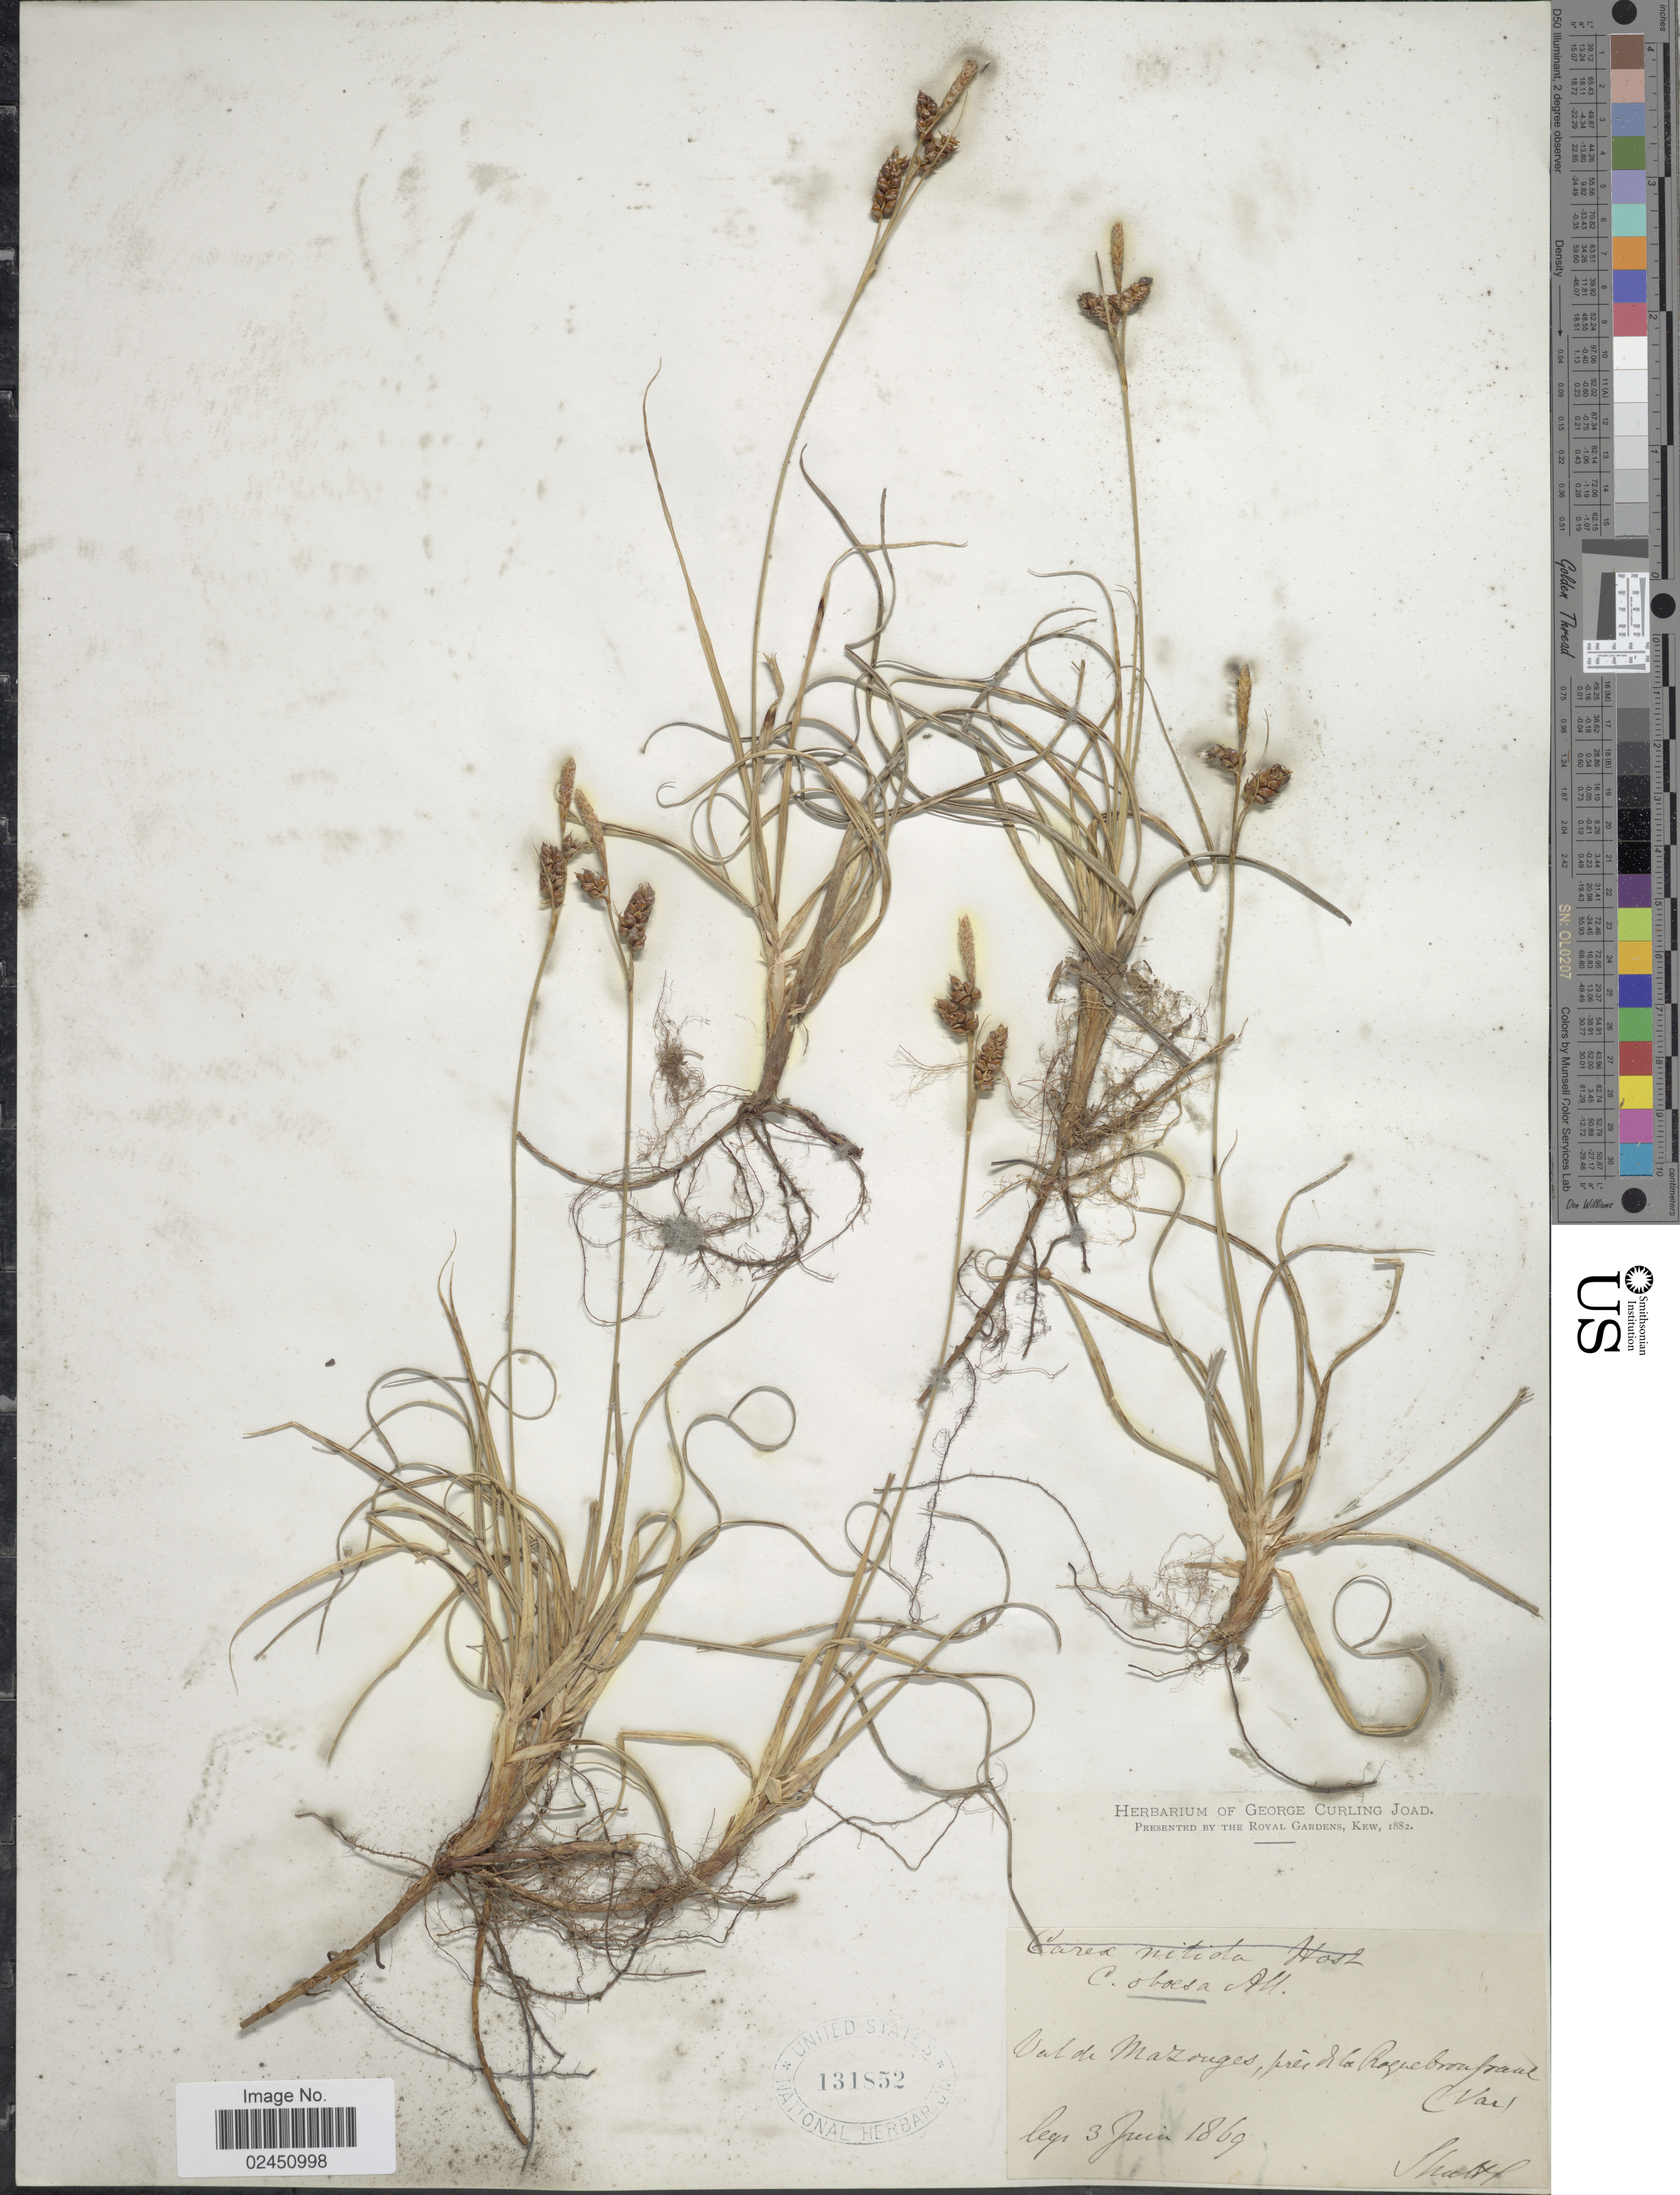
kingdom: Plantae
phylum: Tracheophyta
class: Liliopsida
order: Poales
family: Cyperaceae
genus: Carex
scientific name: Carex liparocarpos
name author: Gaudin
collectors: Schott, --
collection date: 1869-06-03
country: France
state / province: Provence-Alpes-Côte d'Azur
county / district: Var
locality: Val de Mazauges, près de la Roquebroafraue (Var) [interpreted]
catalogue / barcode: US 131852